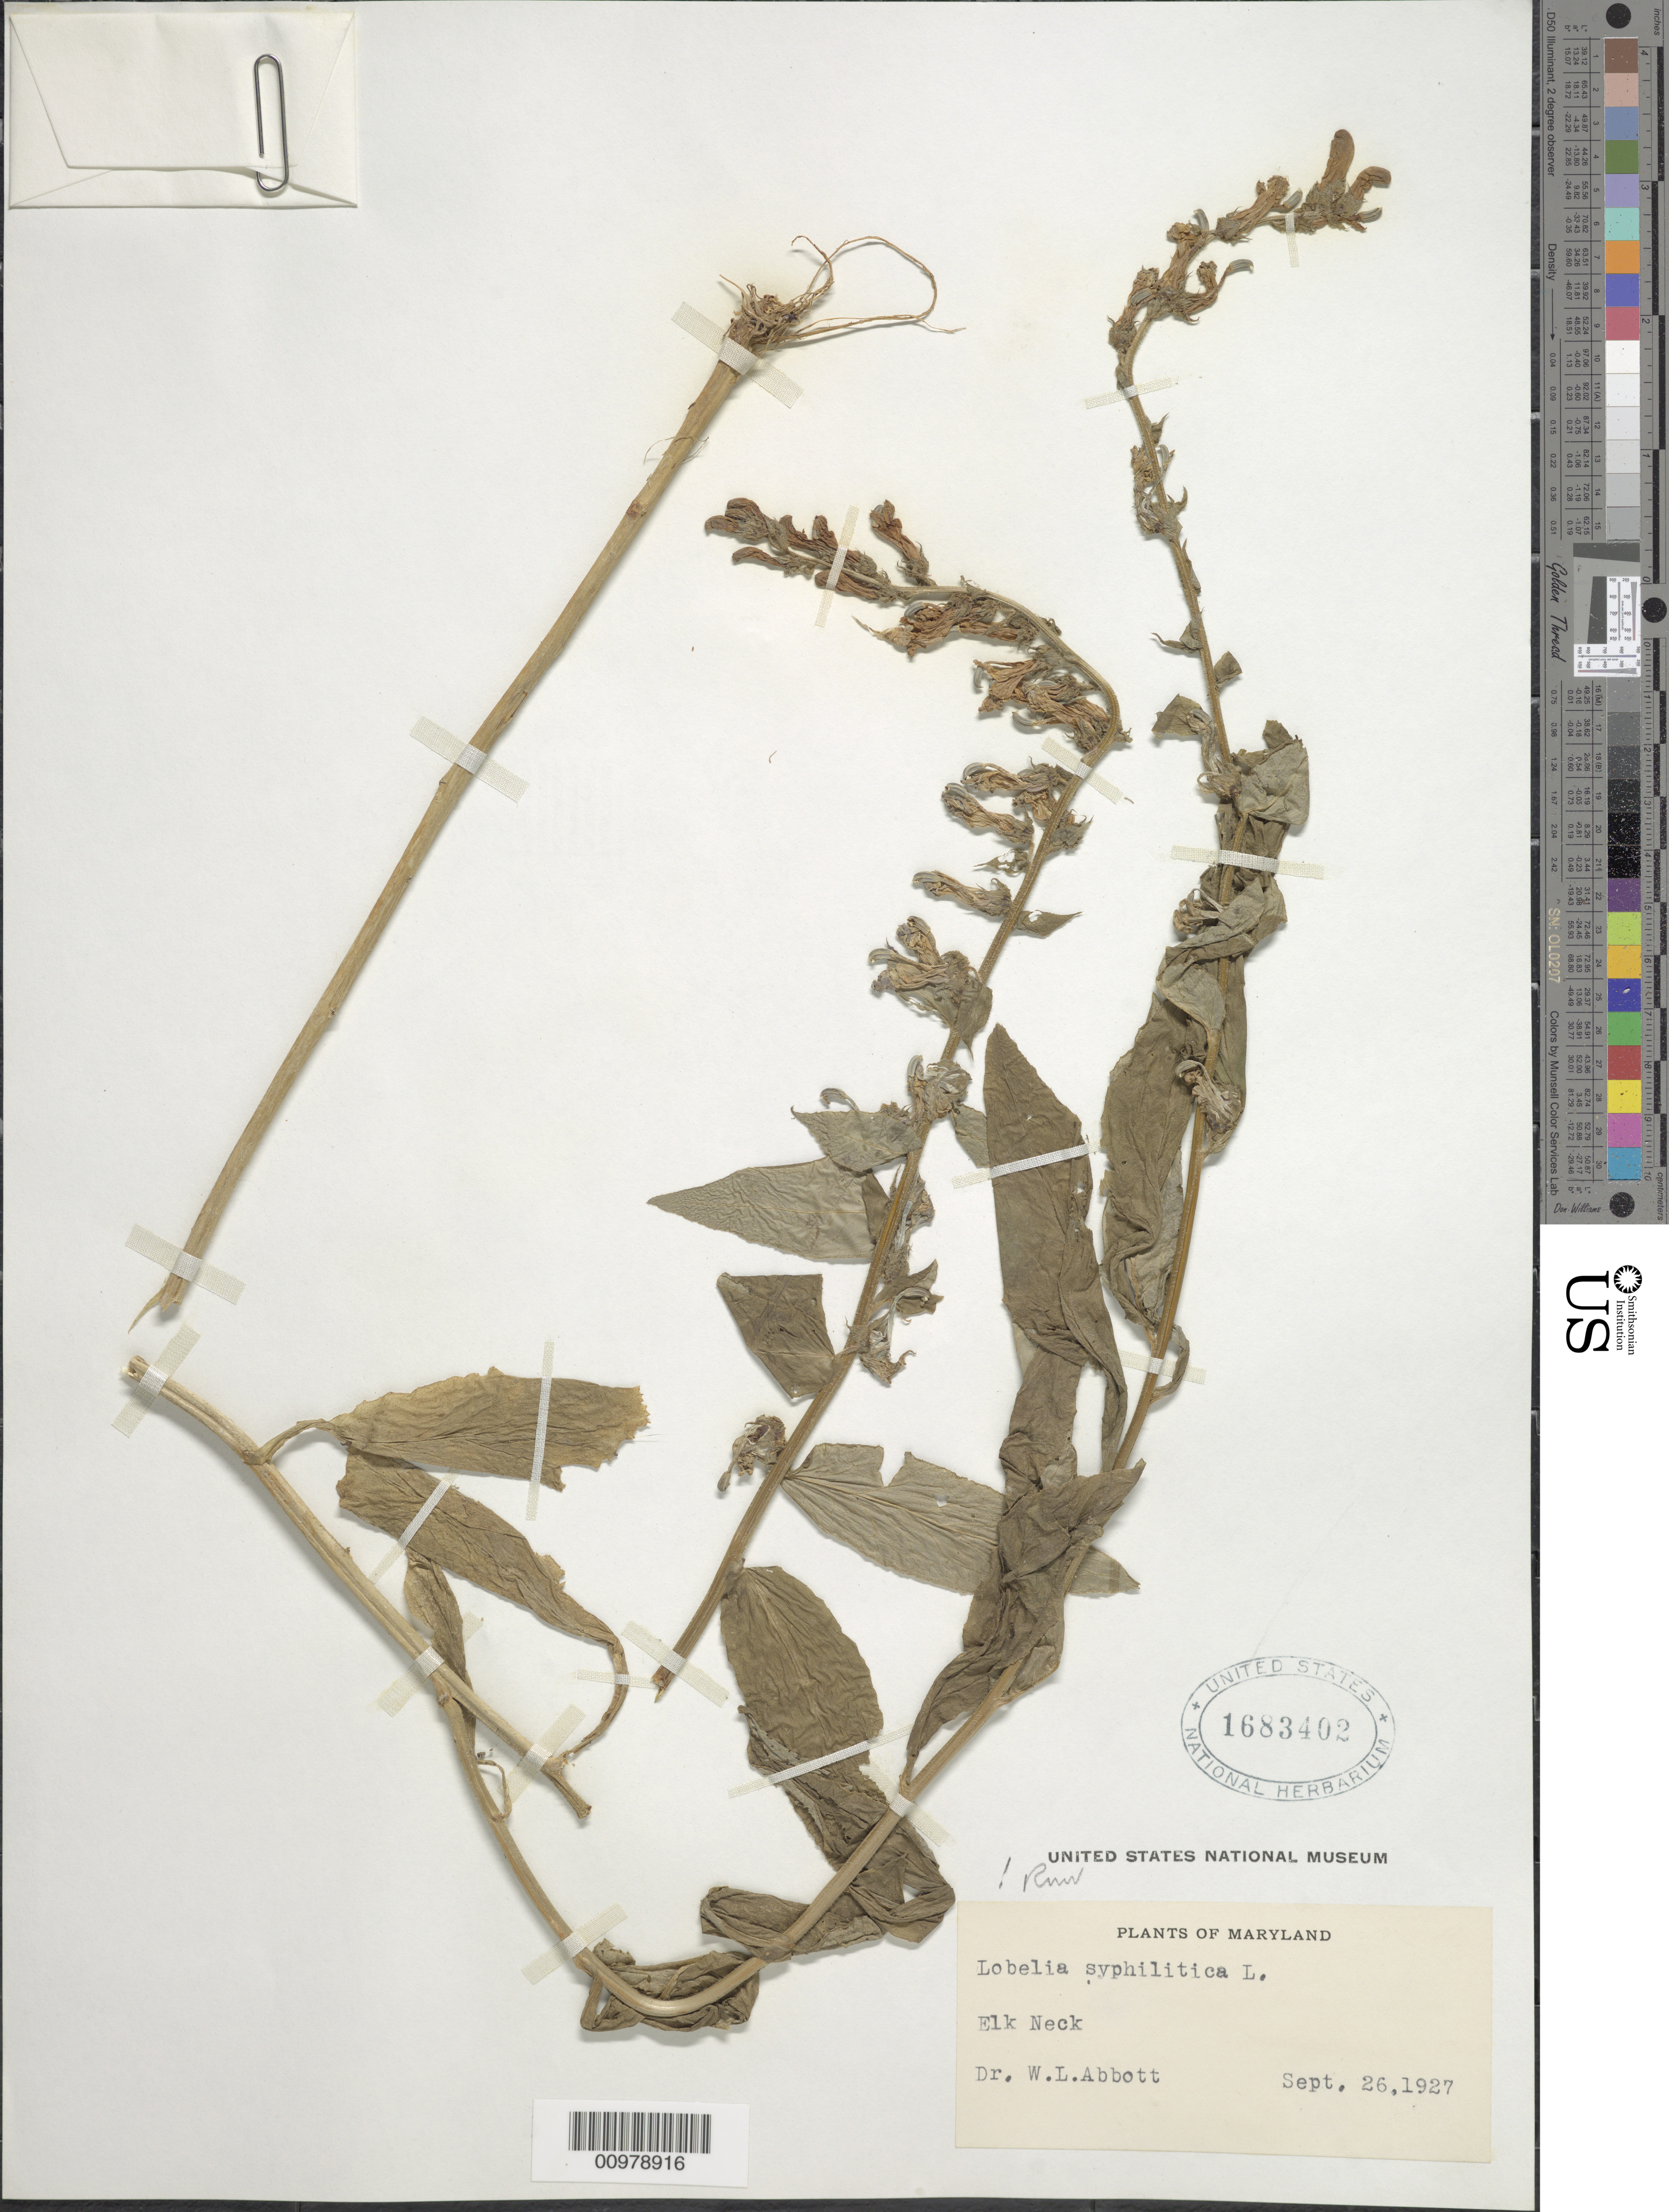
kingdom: Plantae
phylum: Tracheophyta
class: Magnoliopsida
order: Asterales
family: Campanulaceae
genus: Lobelia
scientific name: Lobelia siphilitica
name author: L.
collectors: W. L. Abbott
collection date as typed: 26 Sep 1927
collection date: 1927-09-26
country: United States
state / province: Maryland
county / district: Cecil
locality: Elk neck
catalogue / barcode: US 1683402